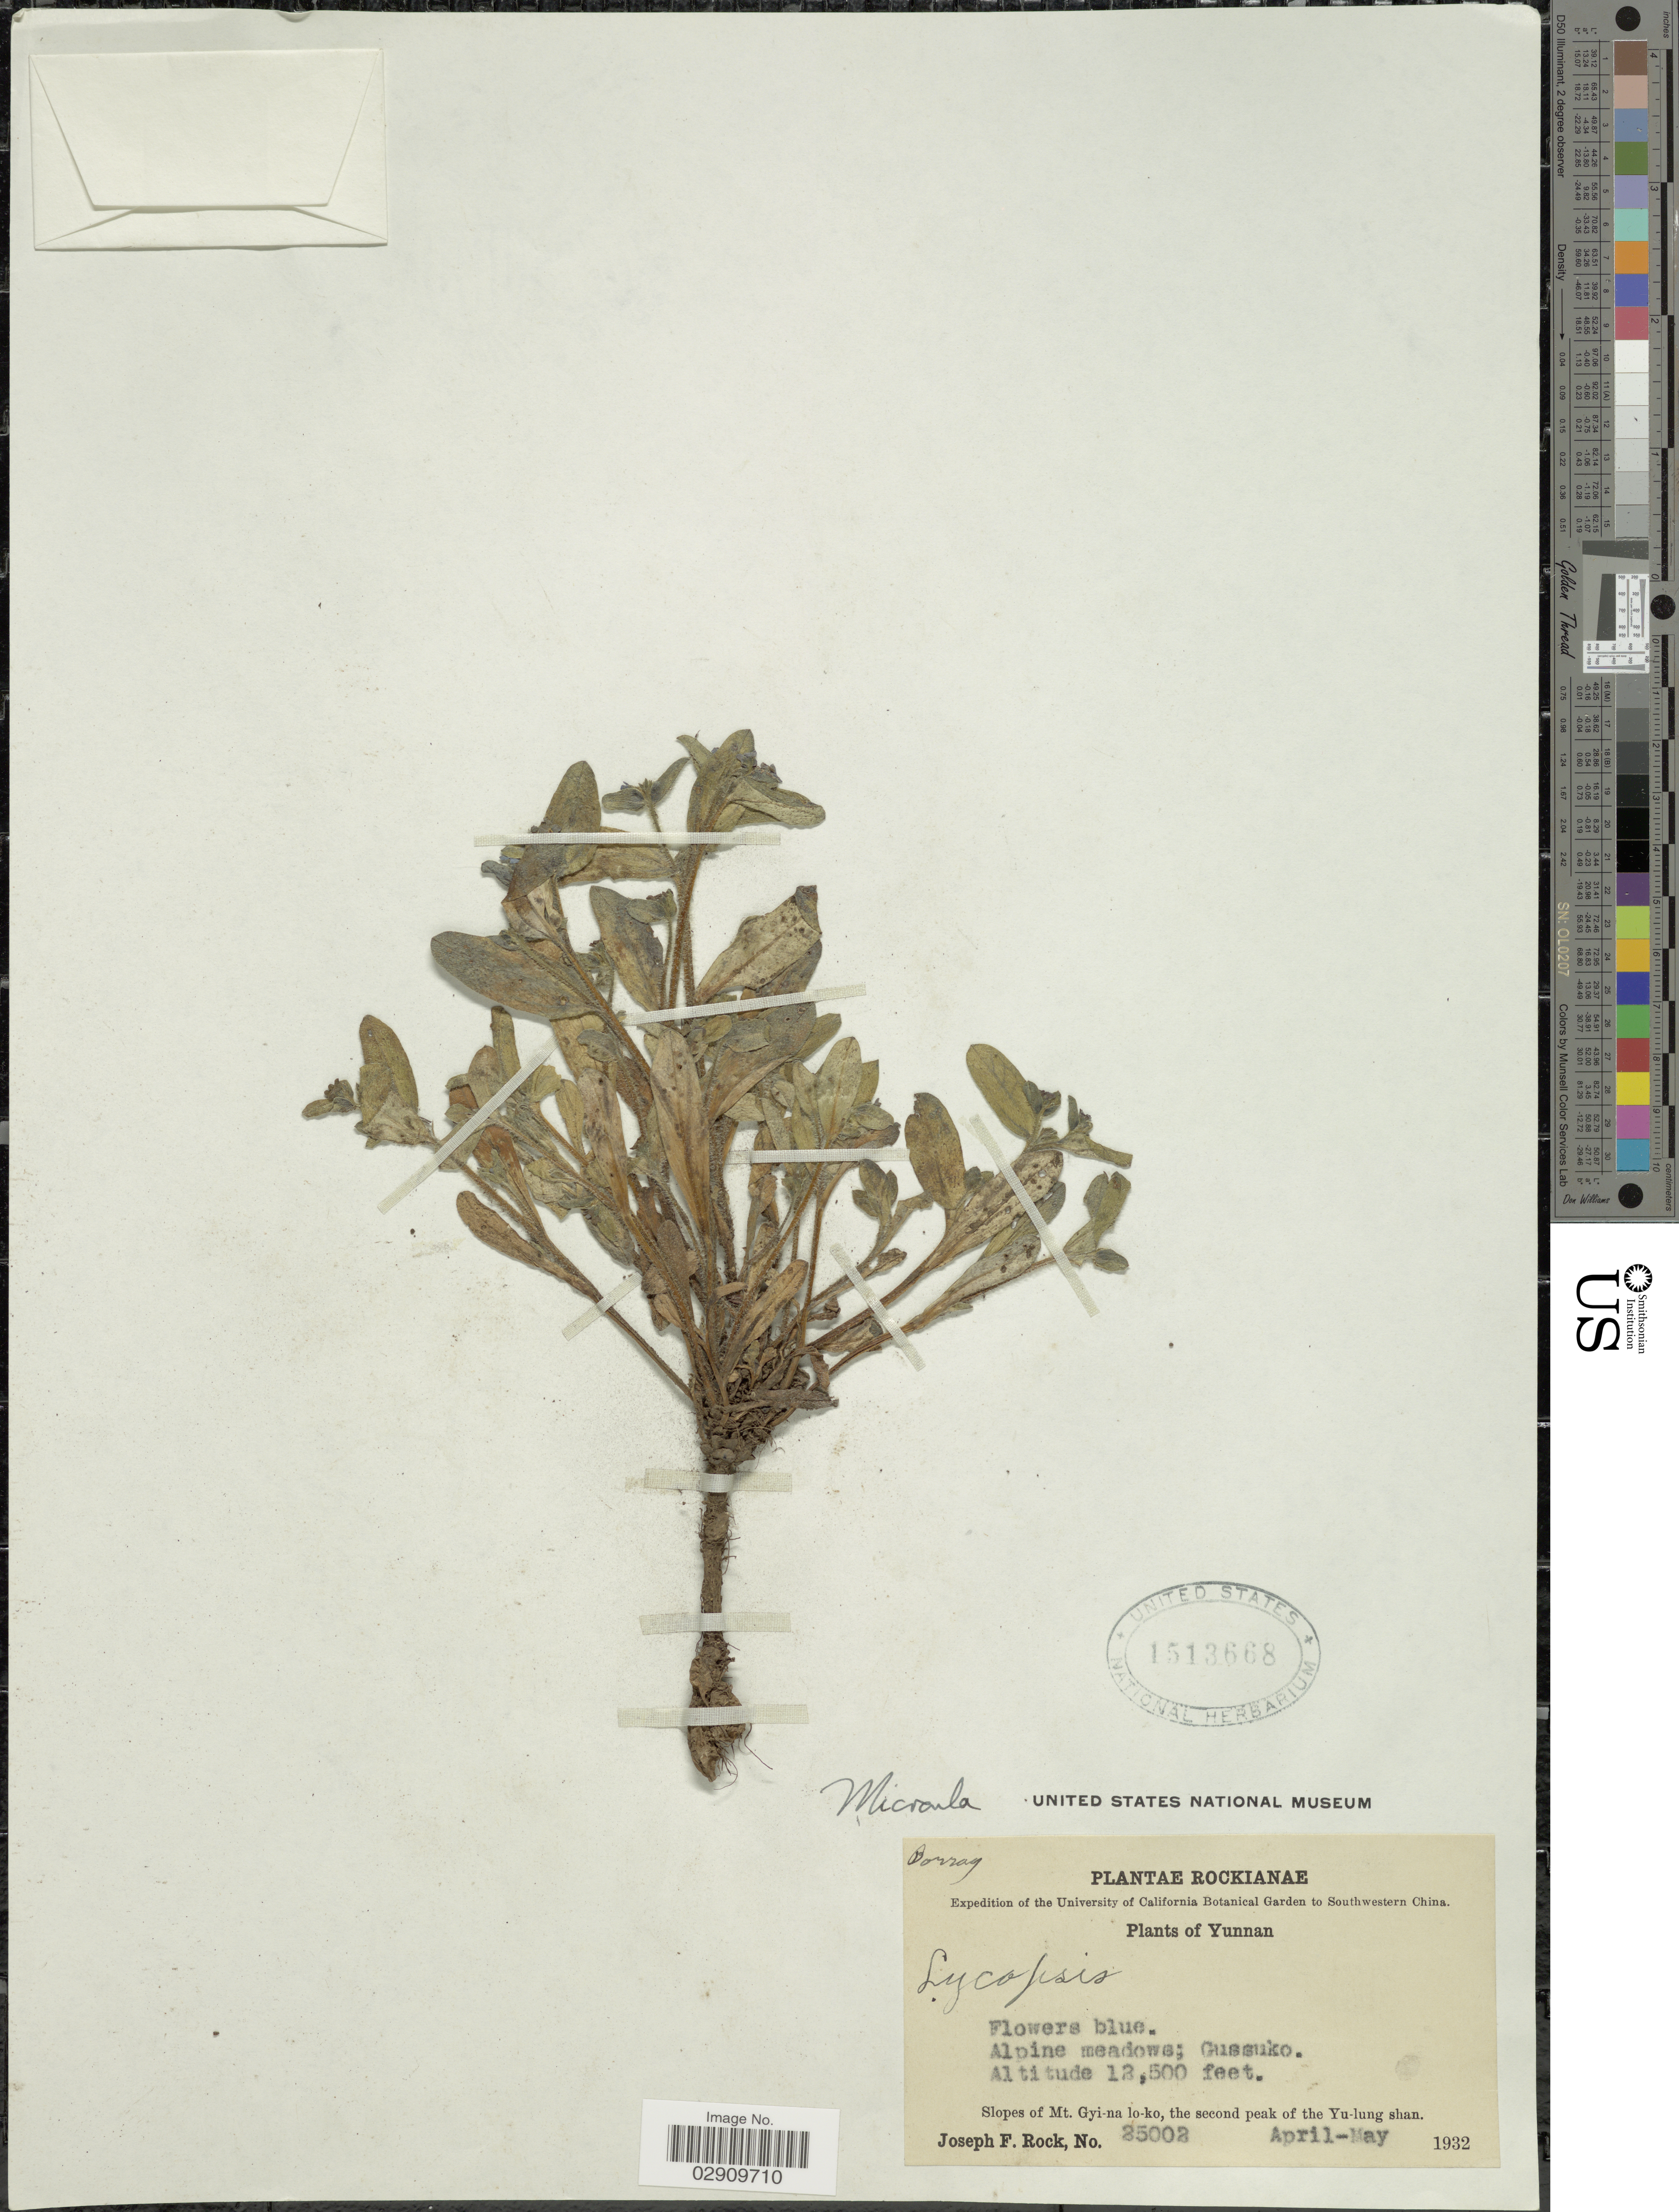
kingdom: Plantae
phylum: Tracheophyta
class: Magnoliopsida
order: Boraginales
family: Boraginaceae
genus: Microula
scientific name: Microula sp.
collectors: J. Rock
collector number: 25002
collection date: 1932-04/1932-05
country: China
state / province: Yunnan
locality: Gussuko, Slopes of Mt. Gyi-na lo-ko, the second peak of the Yu-lung shan.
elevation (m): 3810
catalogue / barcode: US 1513668